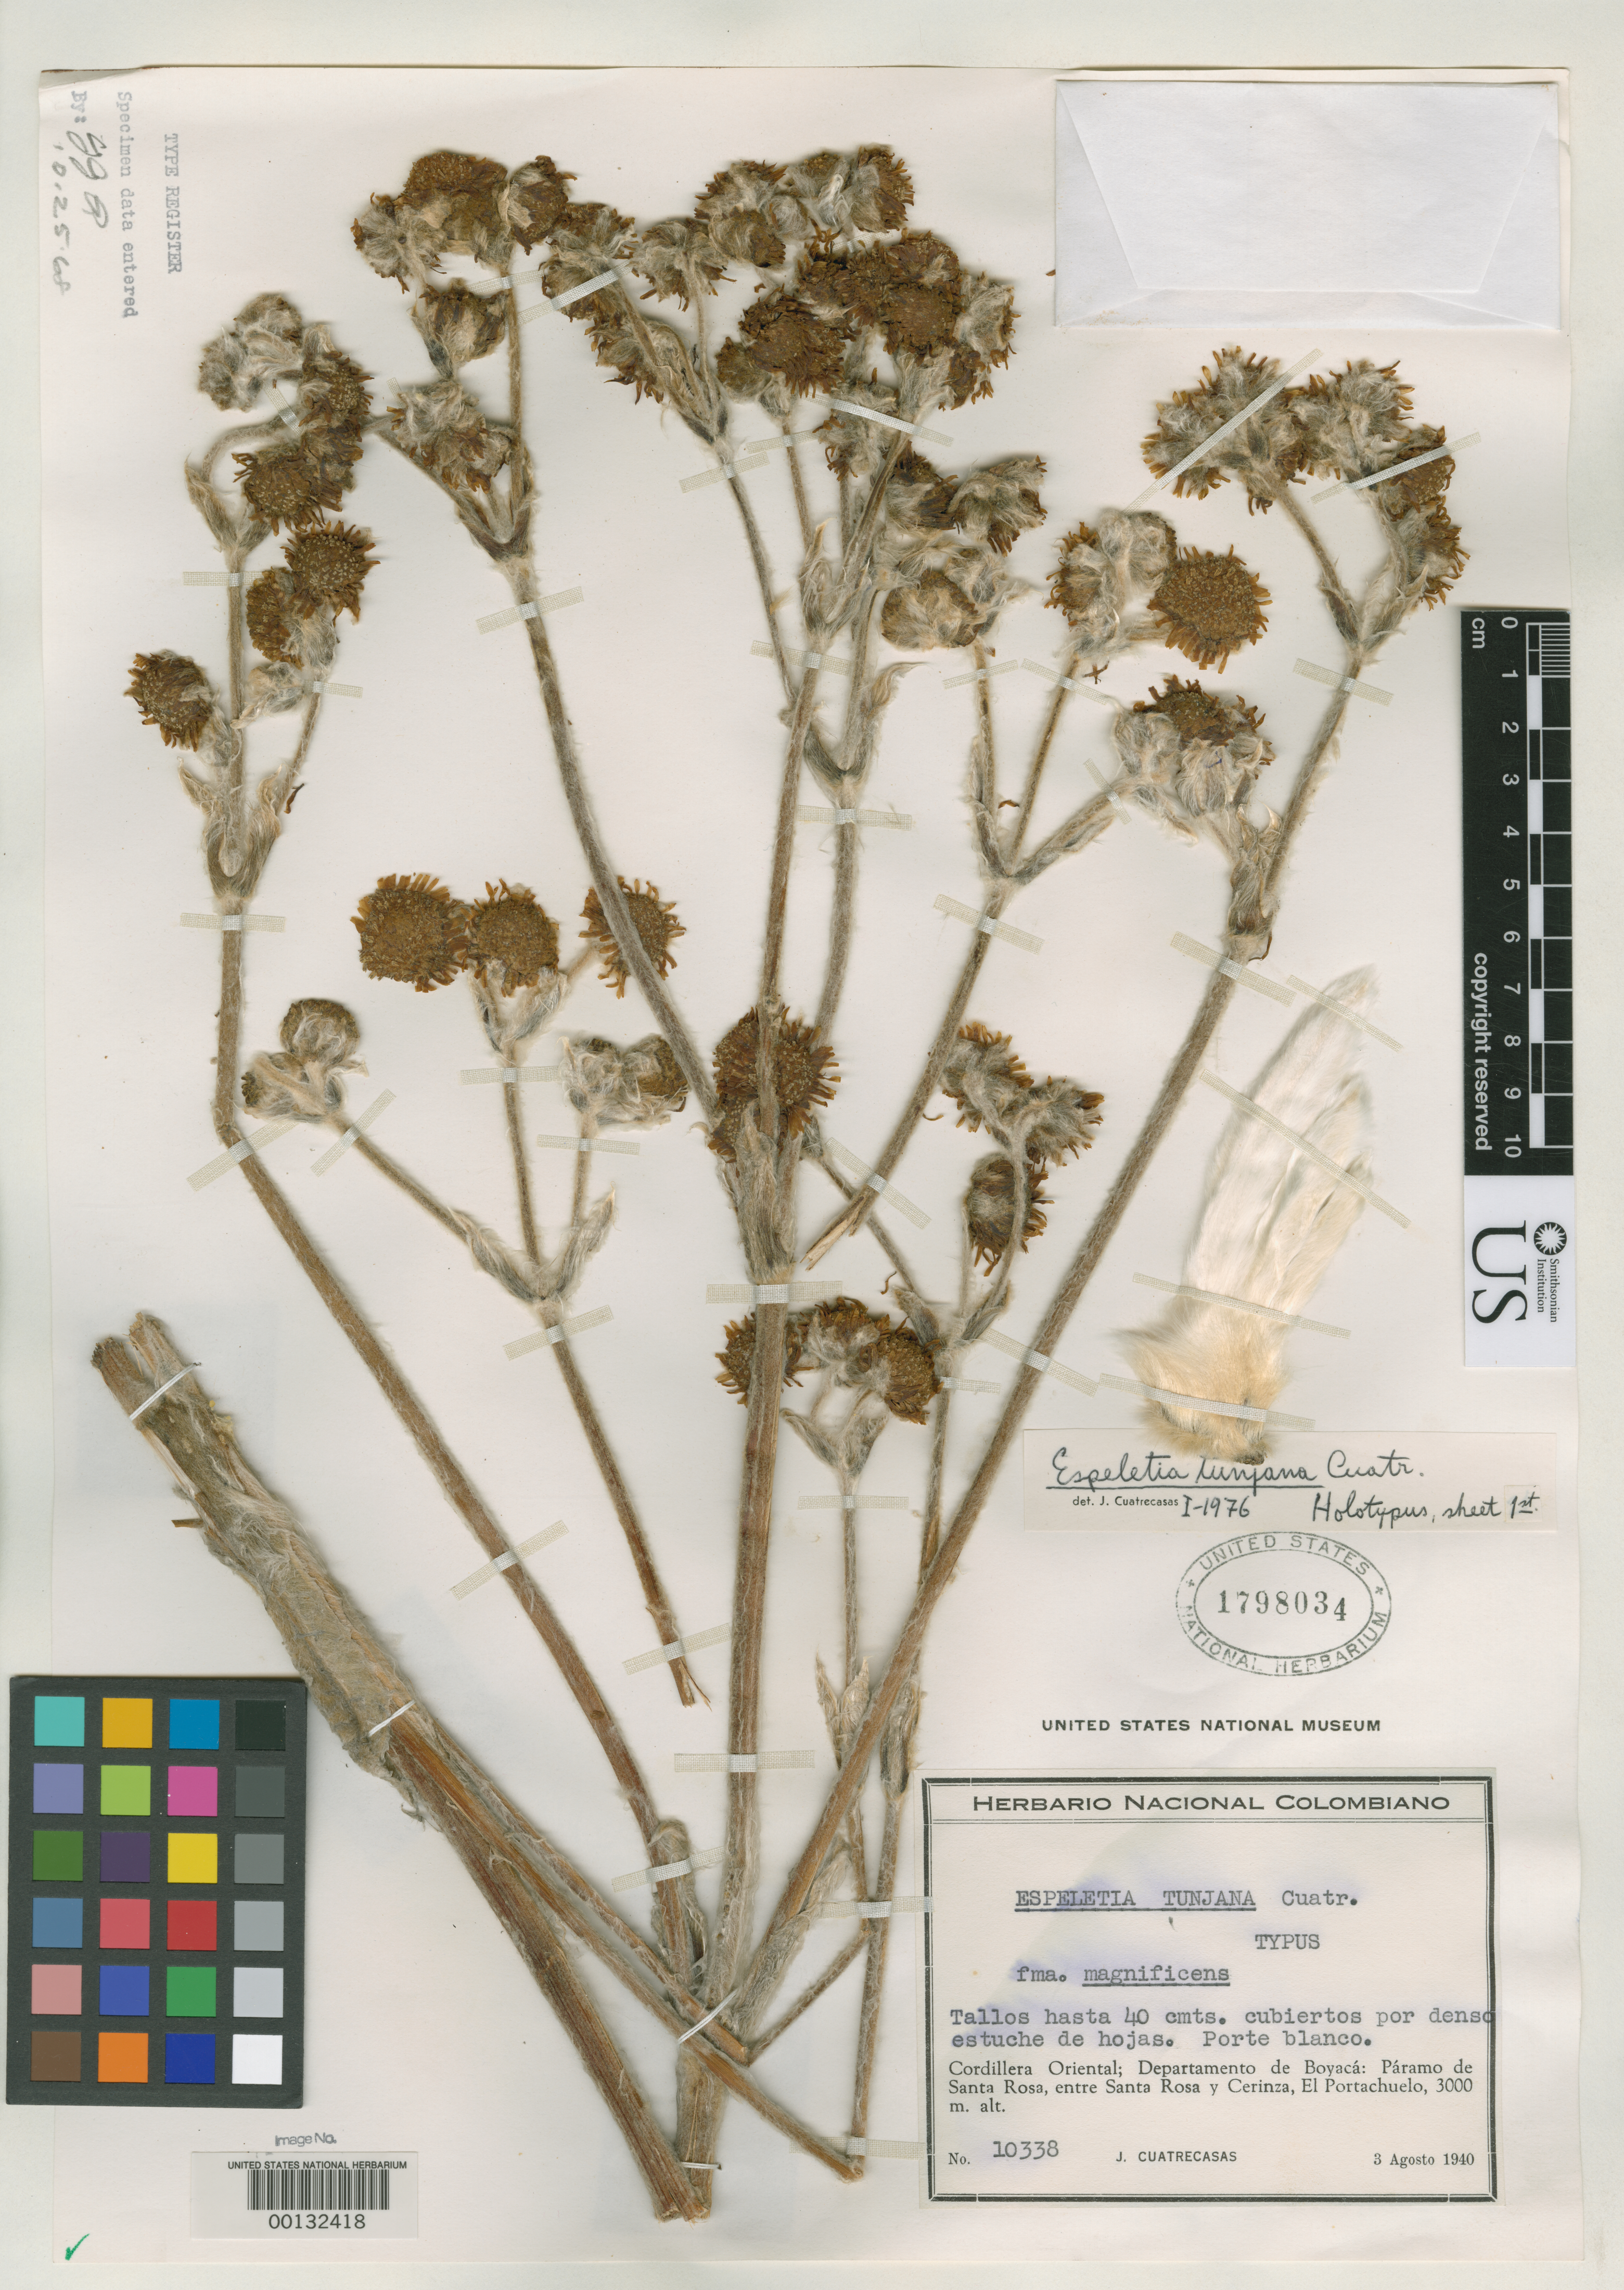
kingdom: Plantae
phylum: Tracheophyta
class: Magnoliopsida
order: Asterales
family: Asteraceae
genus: Espeletia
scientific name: Espeletia tunjana f. magnificens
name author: Cuatrec.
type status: Holotype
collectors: J. Cuatrecasas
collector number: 10338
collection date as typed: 03 Aug 1940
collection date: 1940-08-03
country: Colombia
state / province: Boyacá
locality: Cordillera Oriental, Páramo de Santa Rosa, entre Santa Rosa y Cerinza, El Portachuelo. [Cordillera Oriental, Páramo de Santa Rosa, between Santa Rosa & Cerinza, El Portachuelo.]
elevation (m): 3000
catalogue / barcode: US 1798034